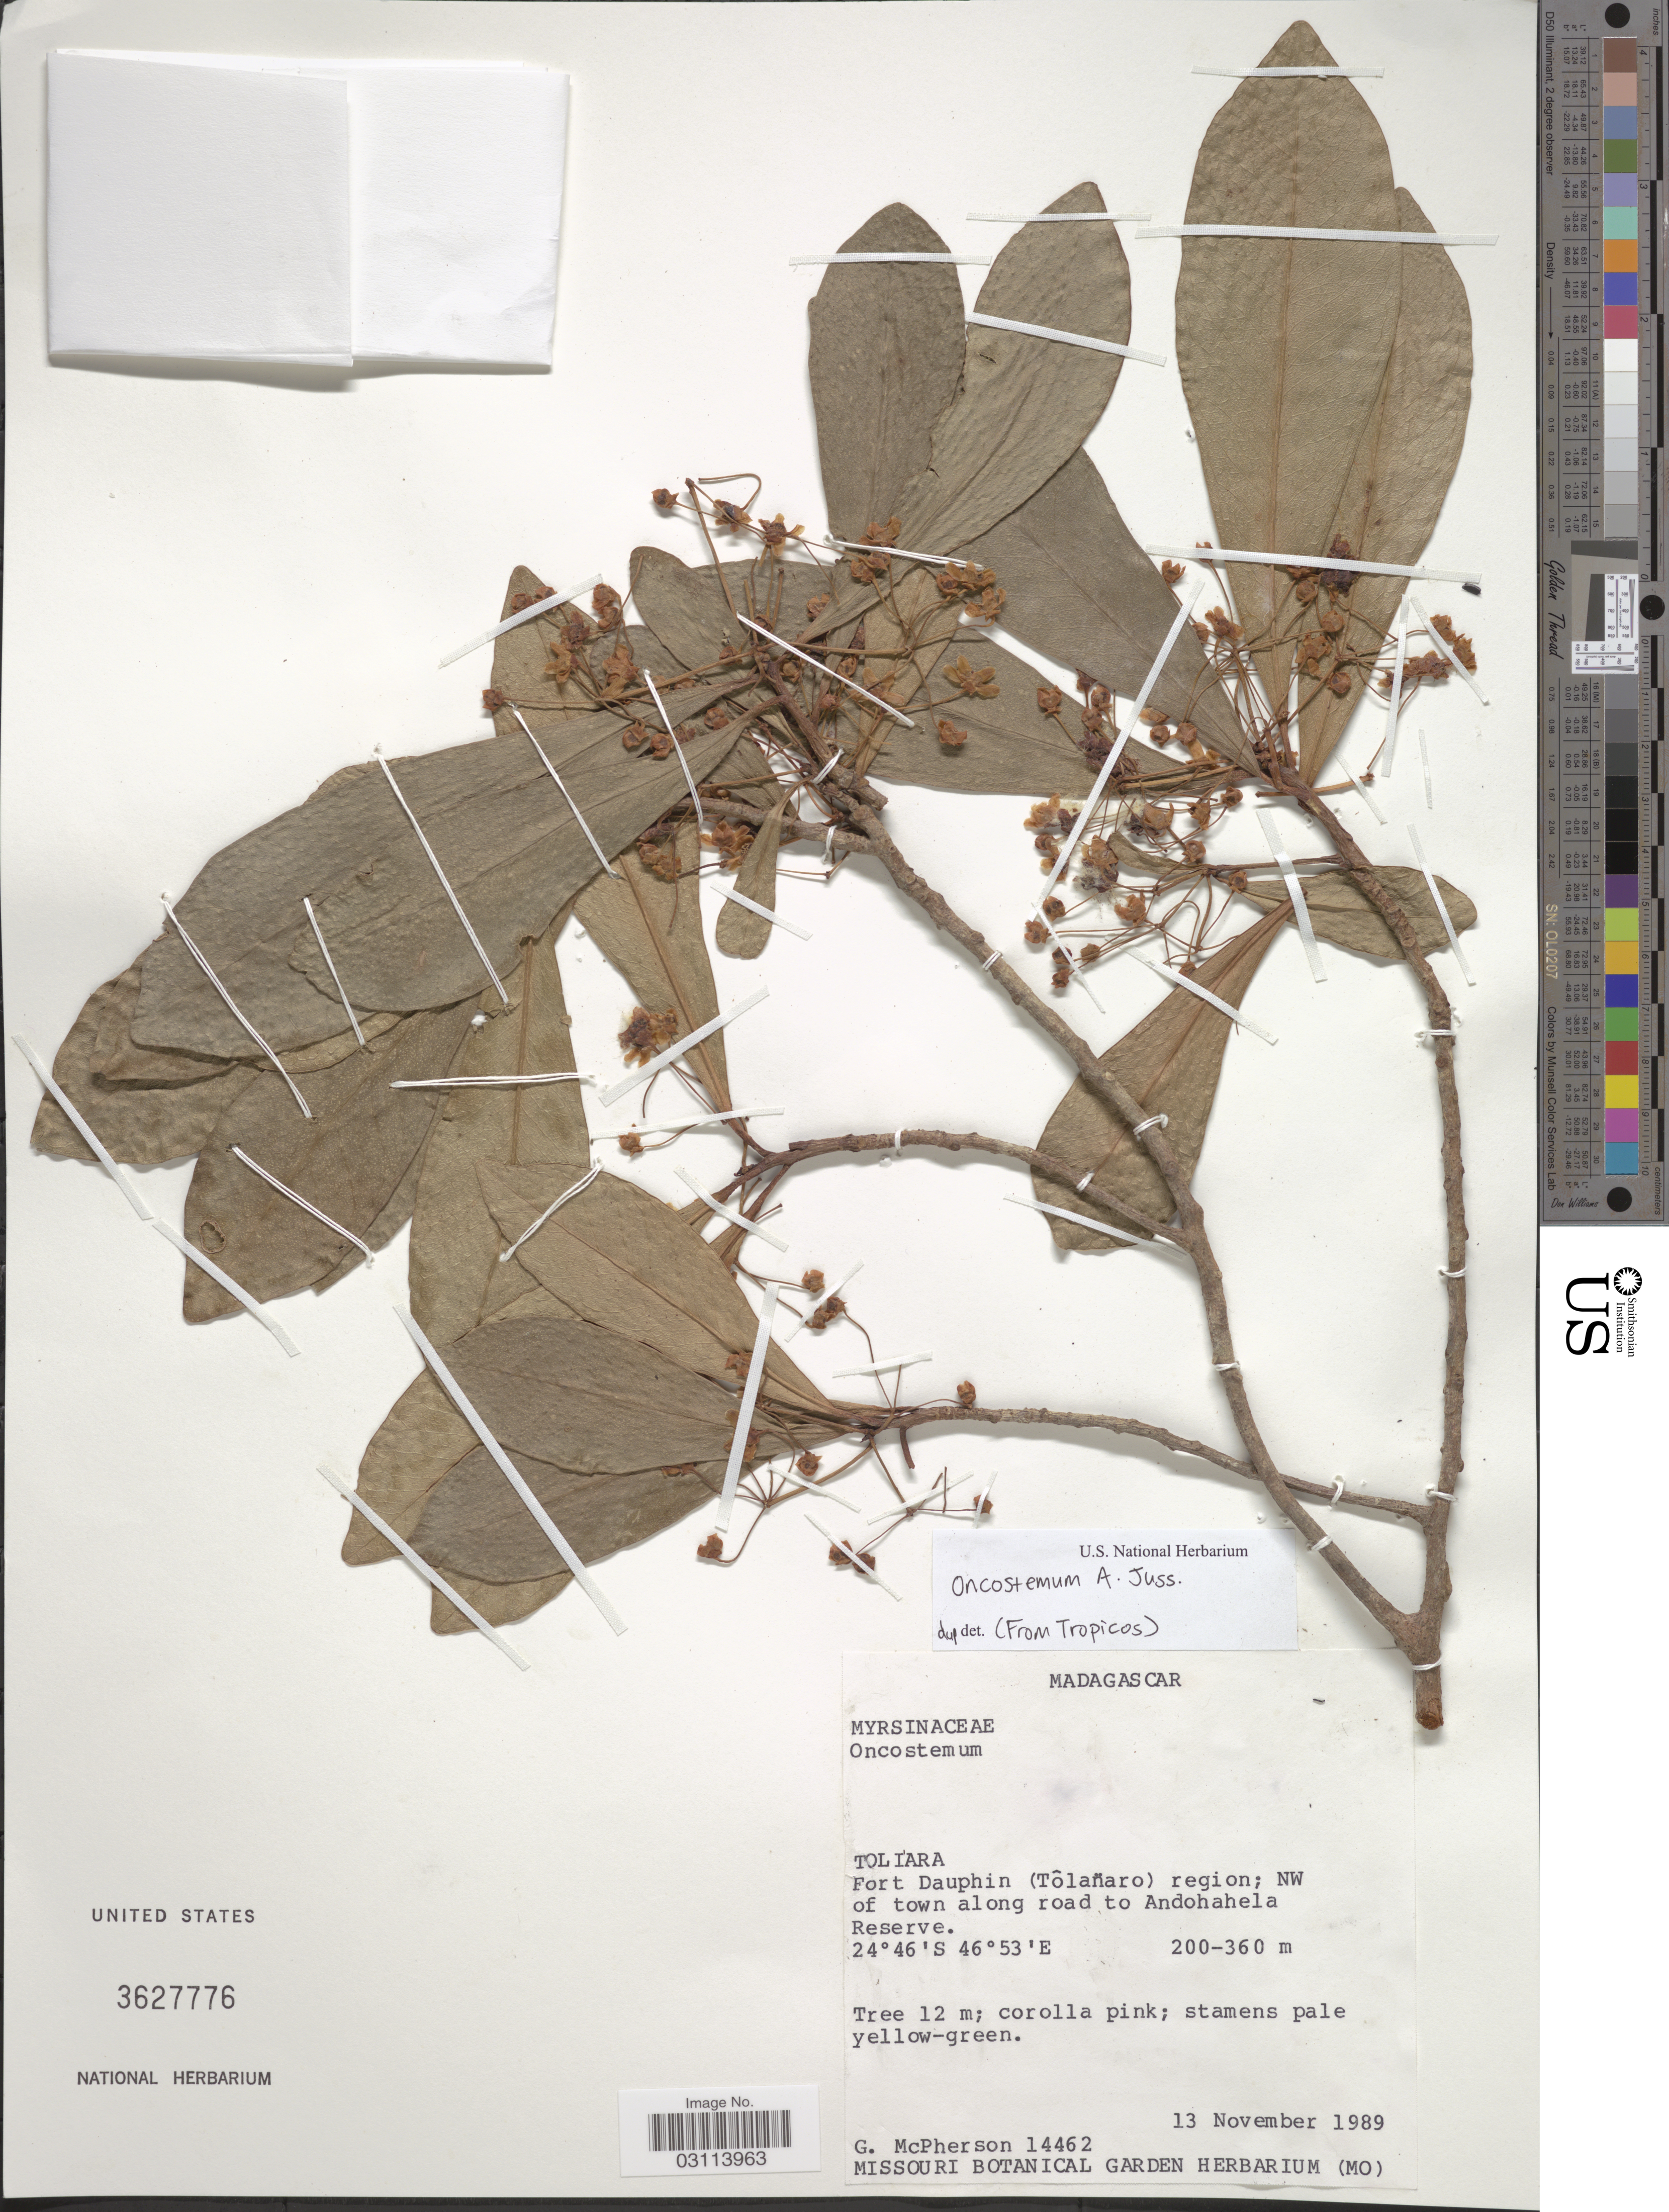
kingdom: Plantae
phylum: Tracheophyta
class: Magnoliopsida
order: Ericales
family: Primulaceae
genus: Oncostemon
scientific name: Oncostemon sp.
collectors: G. McPherson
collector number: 14462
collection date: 1989-11-13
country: Madagascar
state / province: Anosy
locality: Fort Dauphin (Tôlanaro) region; NW of town along road to Andohahela Reserve.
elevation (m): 200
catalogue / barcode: US 3627776